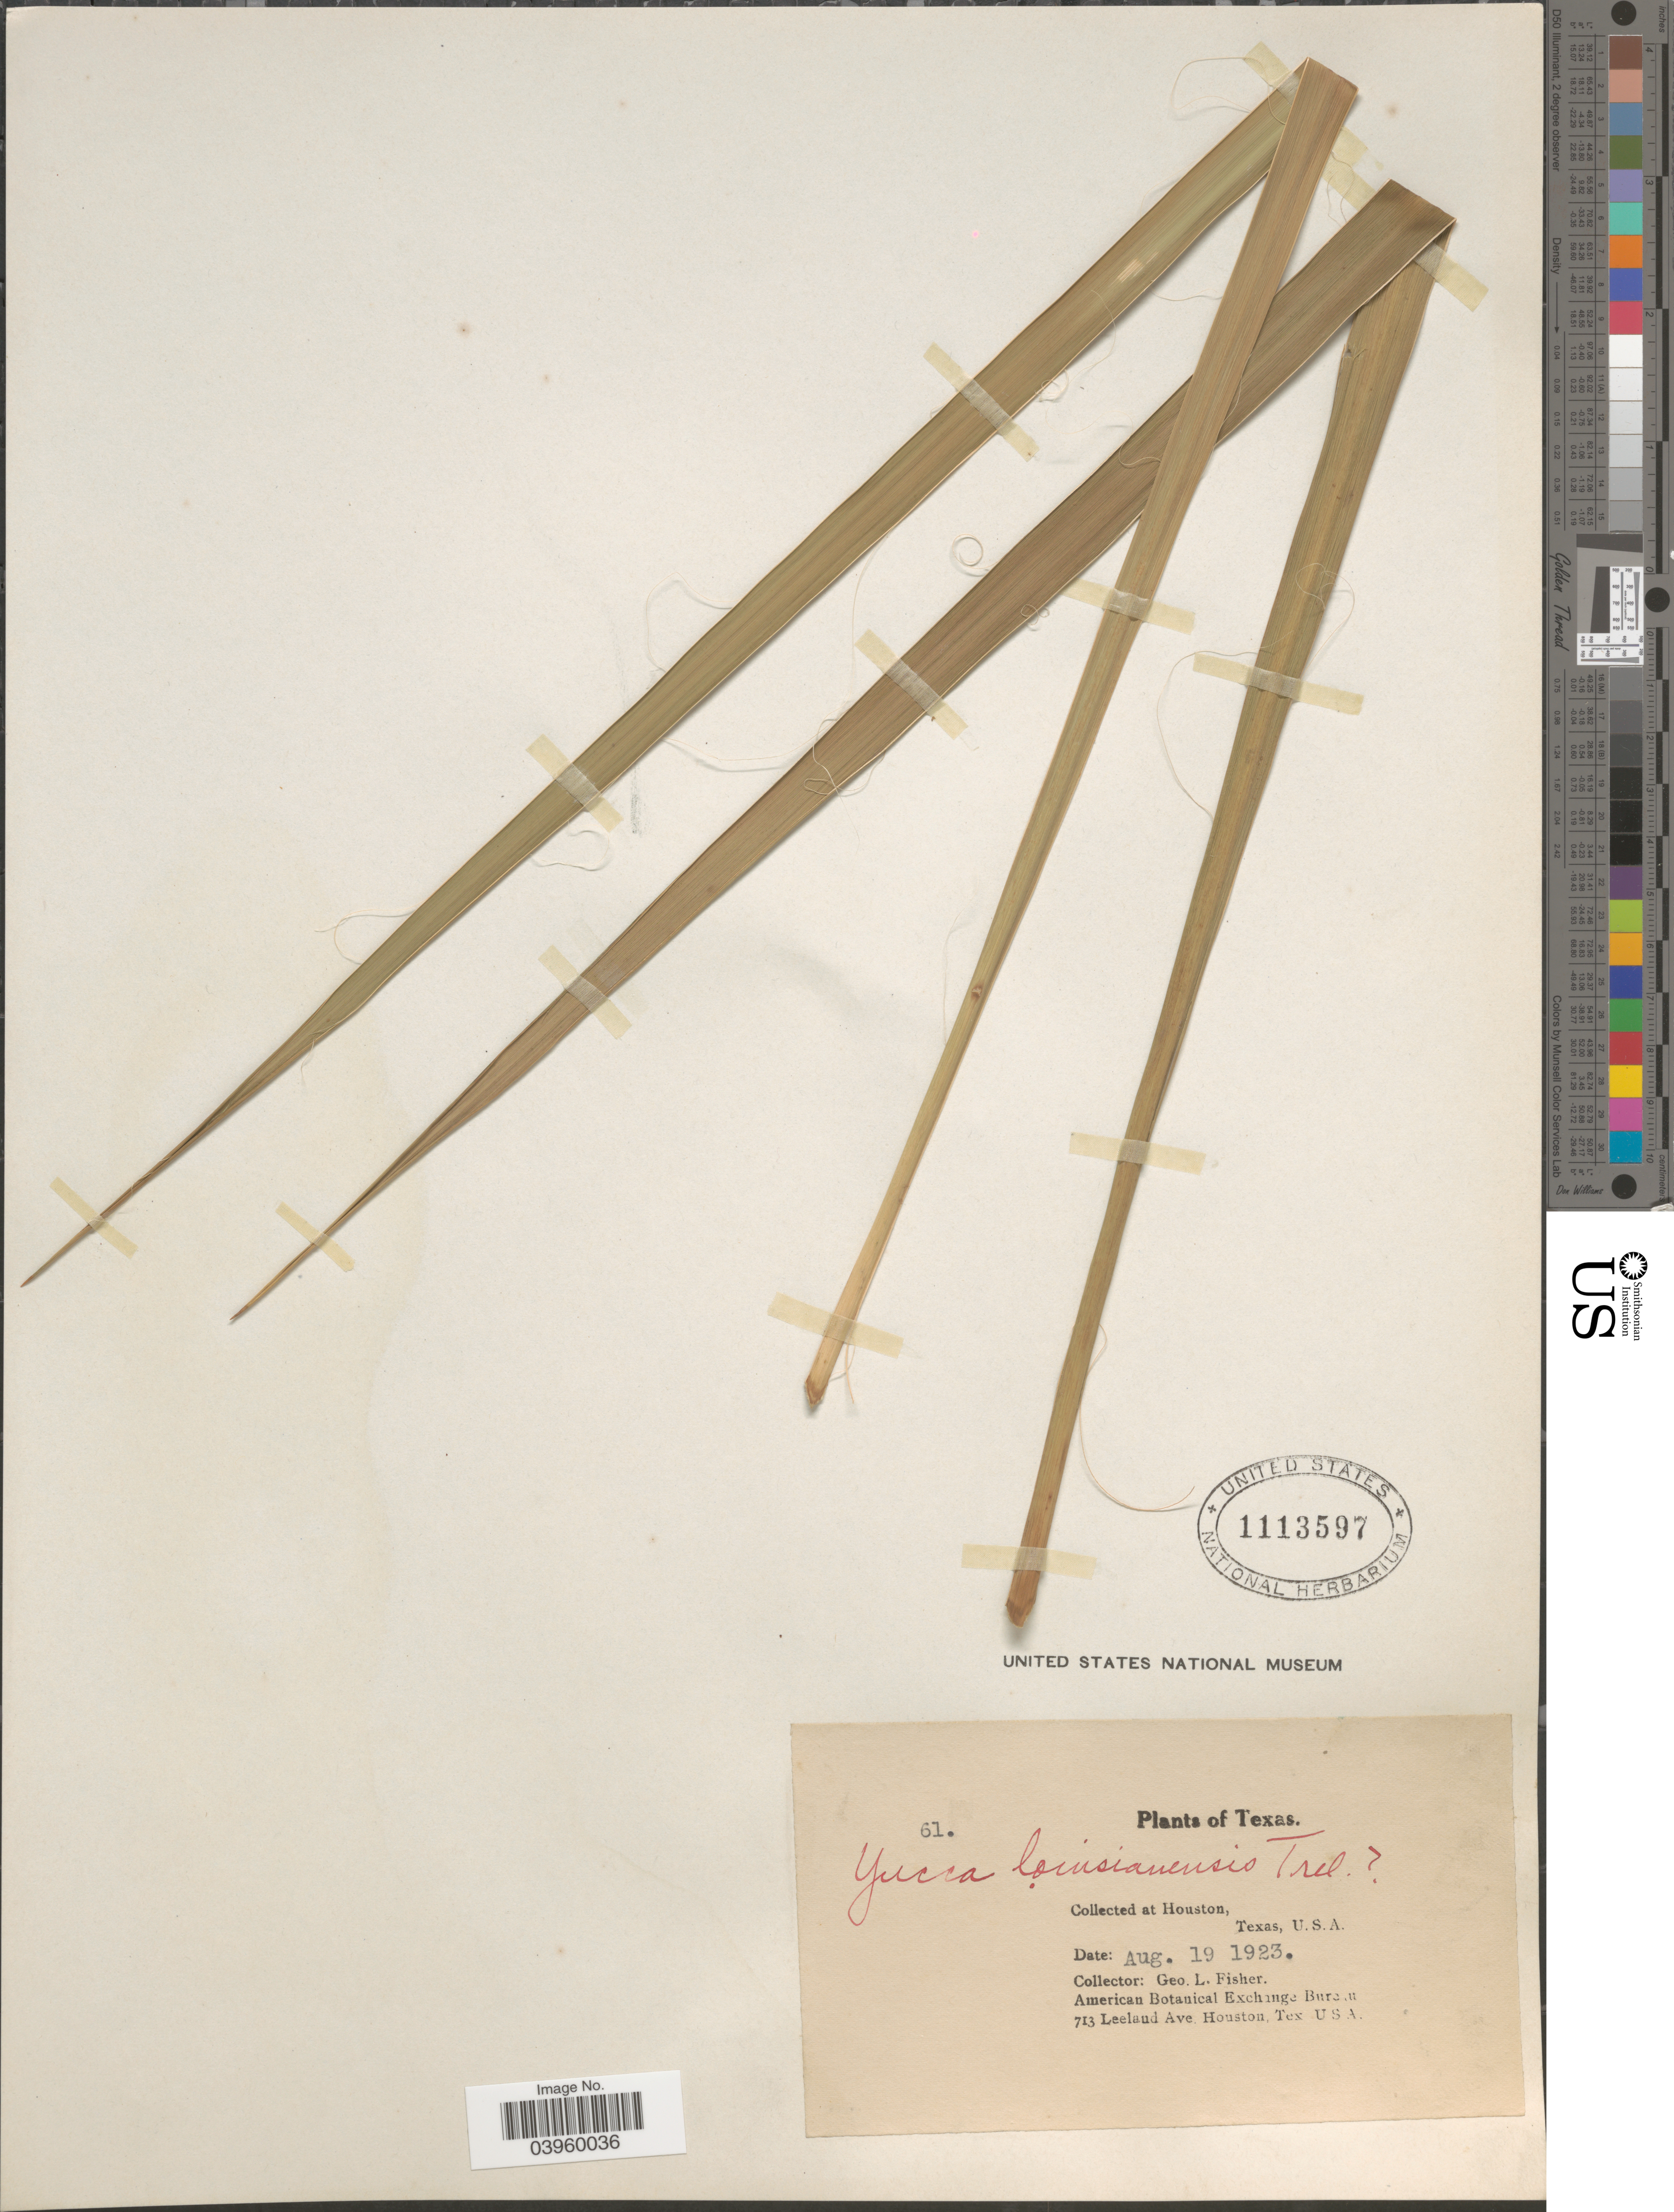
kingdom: Plantae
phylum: Tracheophyta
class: Liliopsida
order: Asparagales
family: Asparagaceae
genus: Yucca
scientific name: Yucca louisianensis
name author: Trel.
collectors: G. L. Fisher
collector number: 61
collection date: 1923-08-19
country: United States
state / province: Texas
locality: Houston.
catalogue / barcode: US 1113597